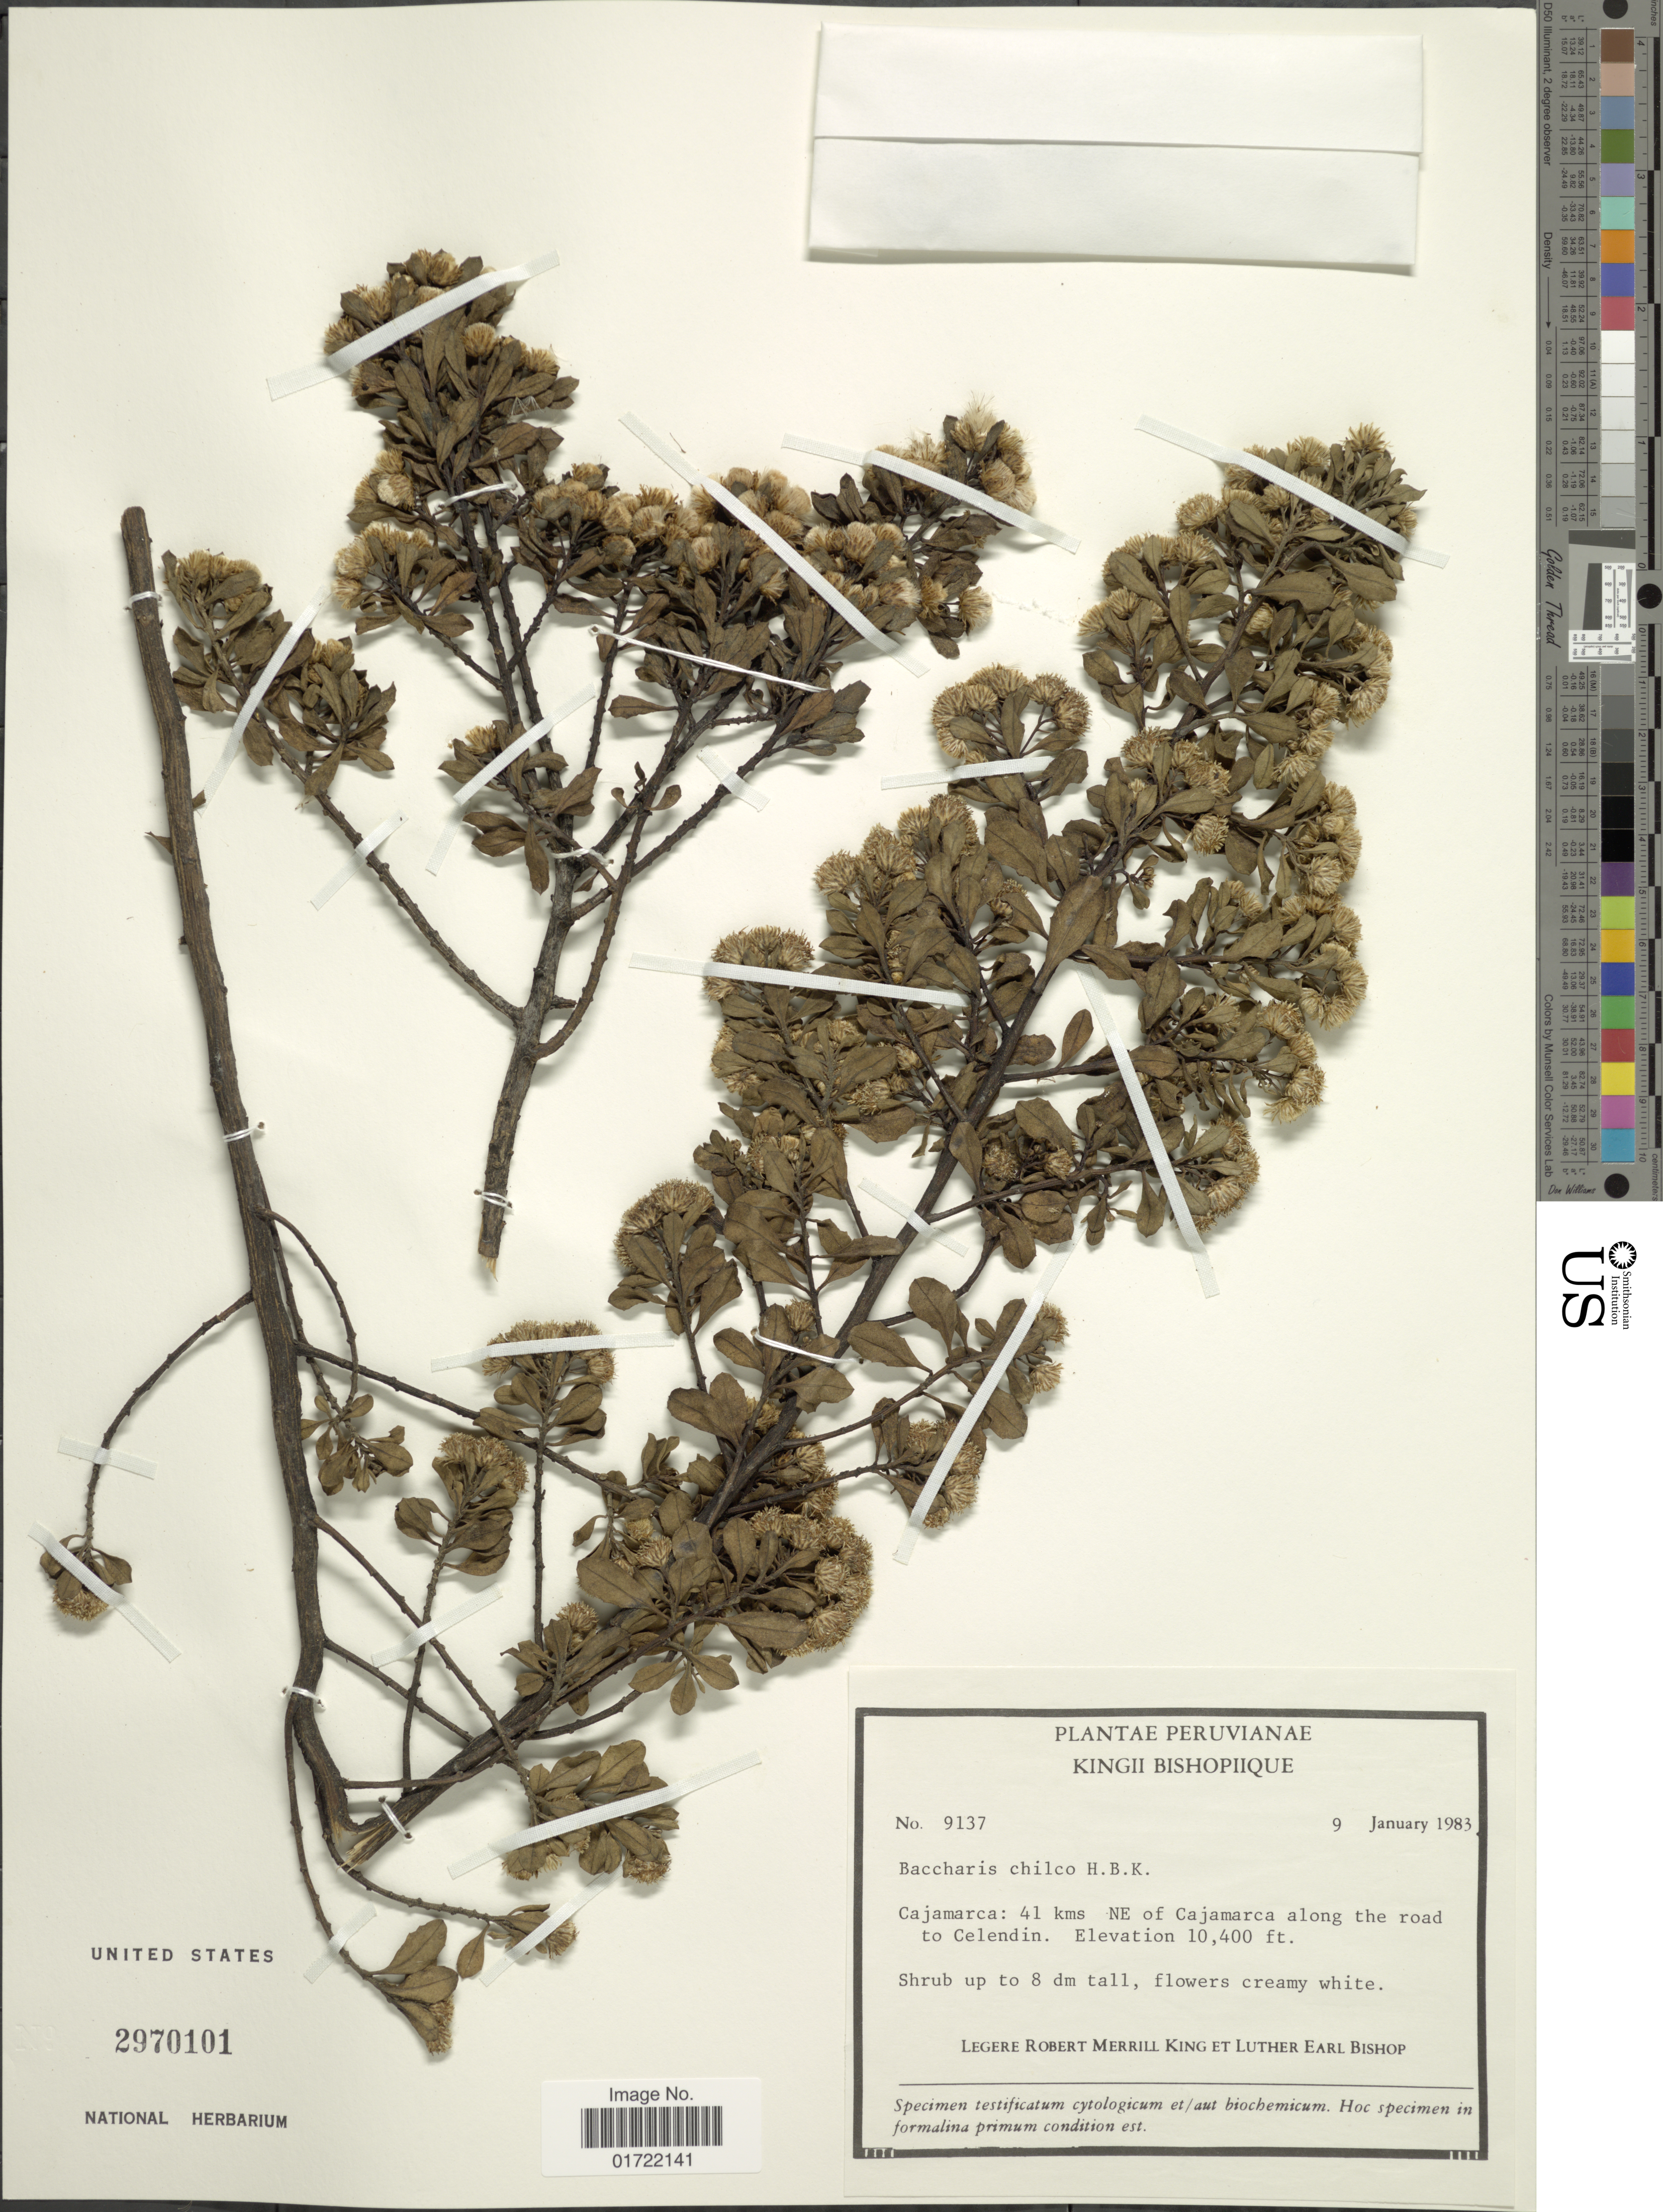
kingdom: Plantae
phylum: Tracheophyta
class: Magnoliopsida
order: Asterales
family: Asteraceae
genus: Baccharis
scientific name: Baccharis chilco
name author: Kunth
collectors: R. M. King & L. E. Bishop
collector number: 9137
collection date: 1983-10-09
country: Peru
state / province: Cajamarca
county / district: Celendín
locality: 41 kms NE of Cajamarca along the road to Celendin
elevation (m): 3170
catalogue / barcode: US 2970101